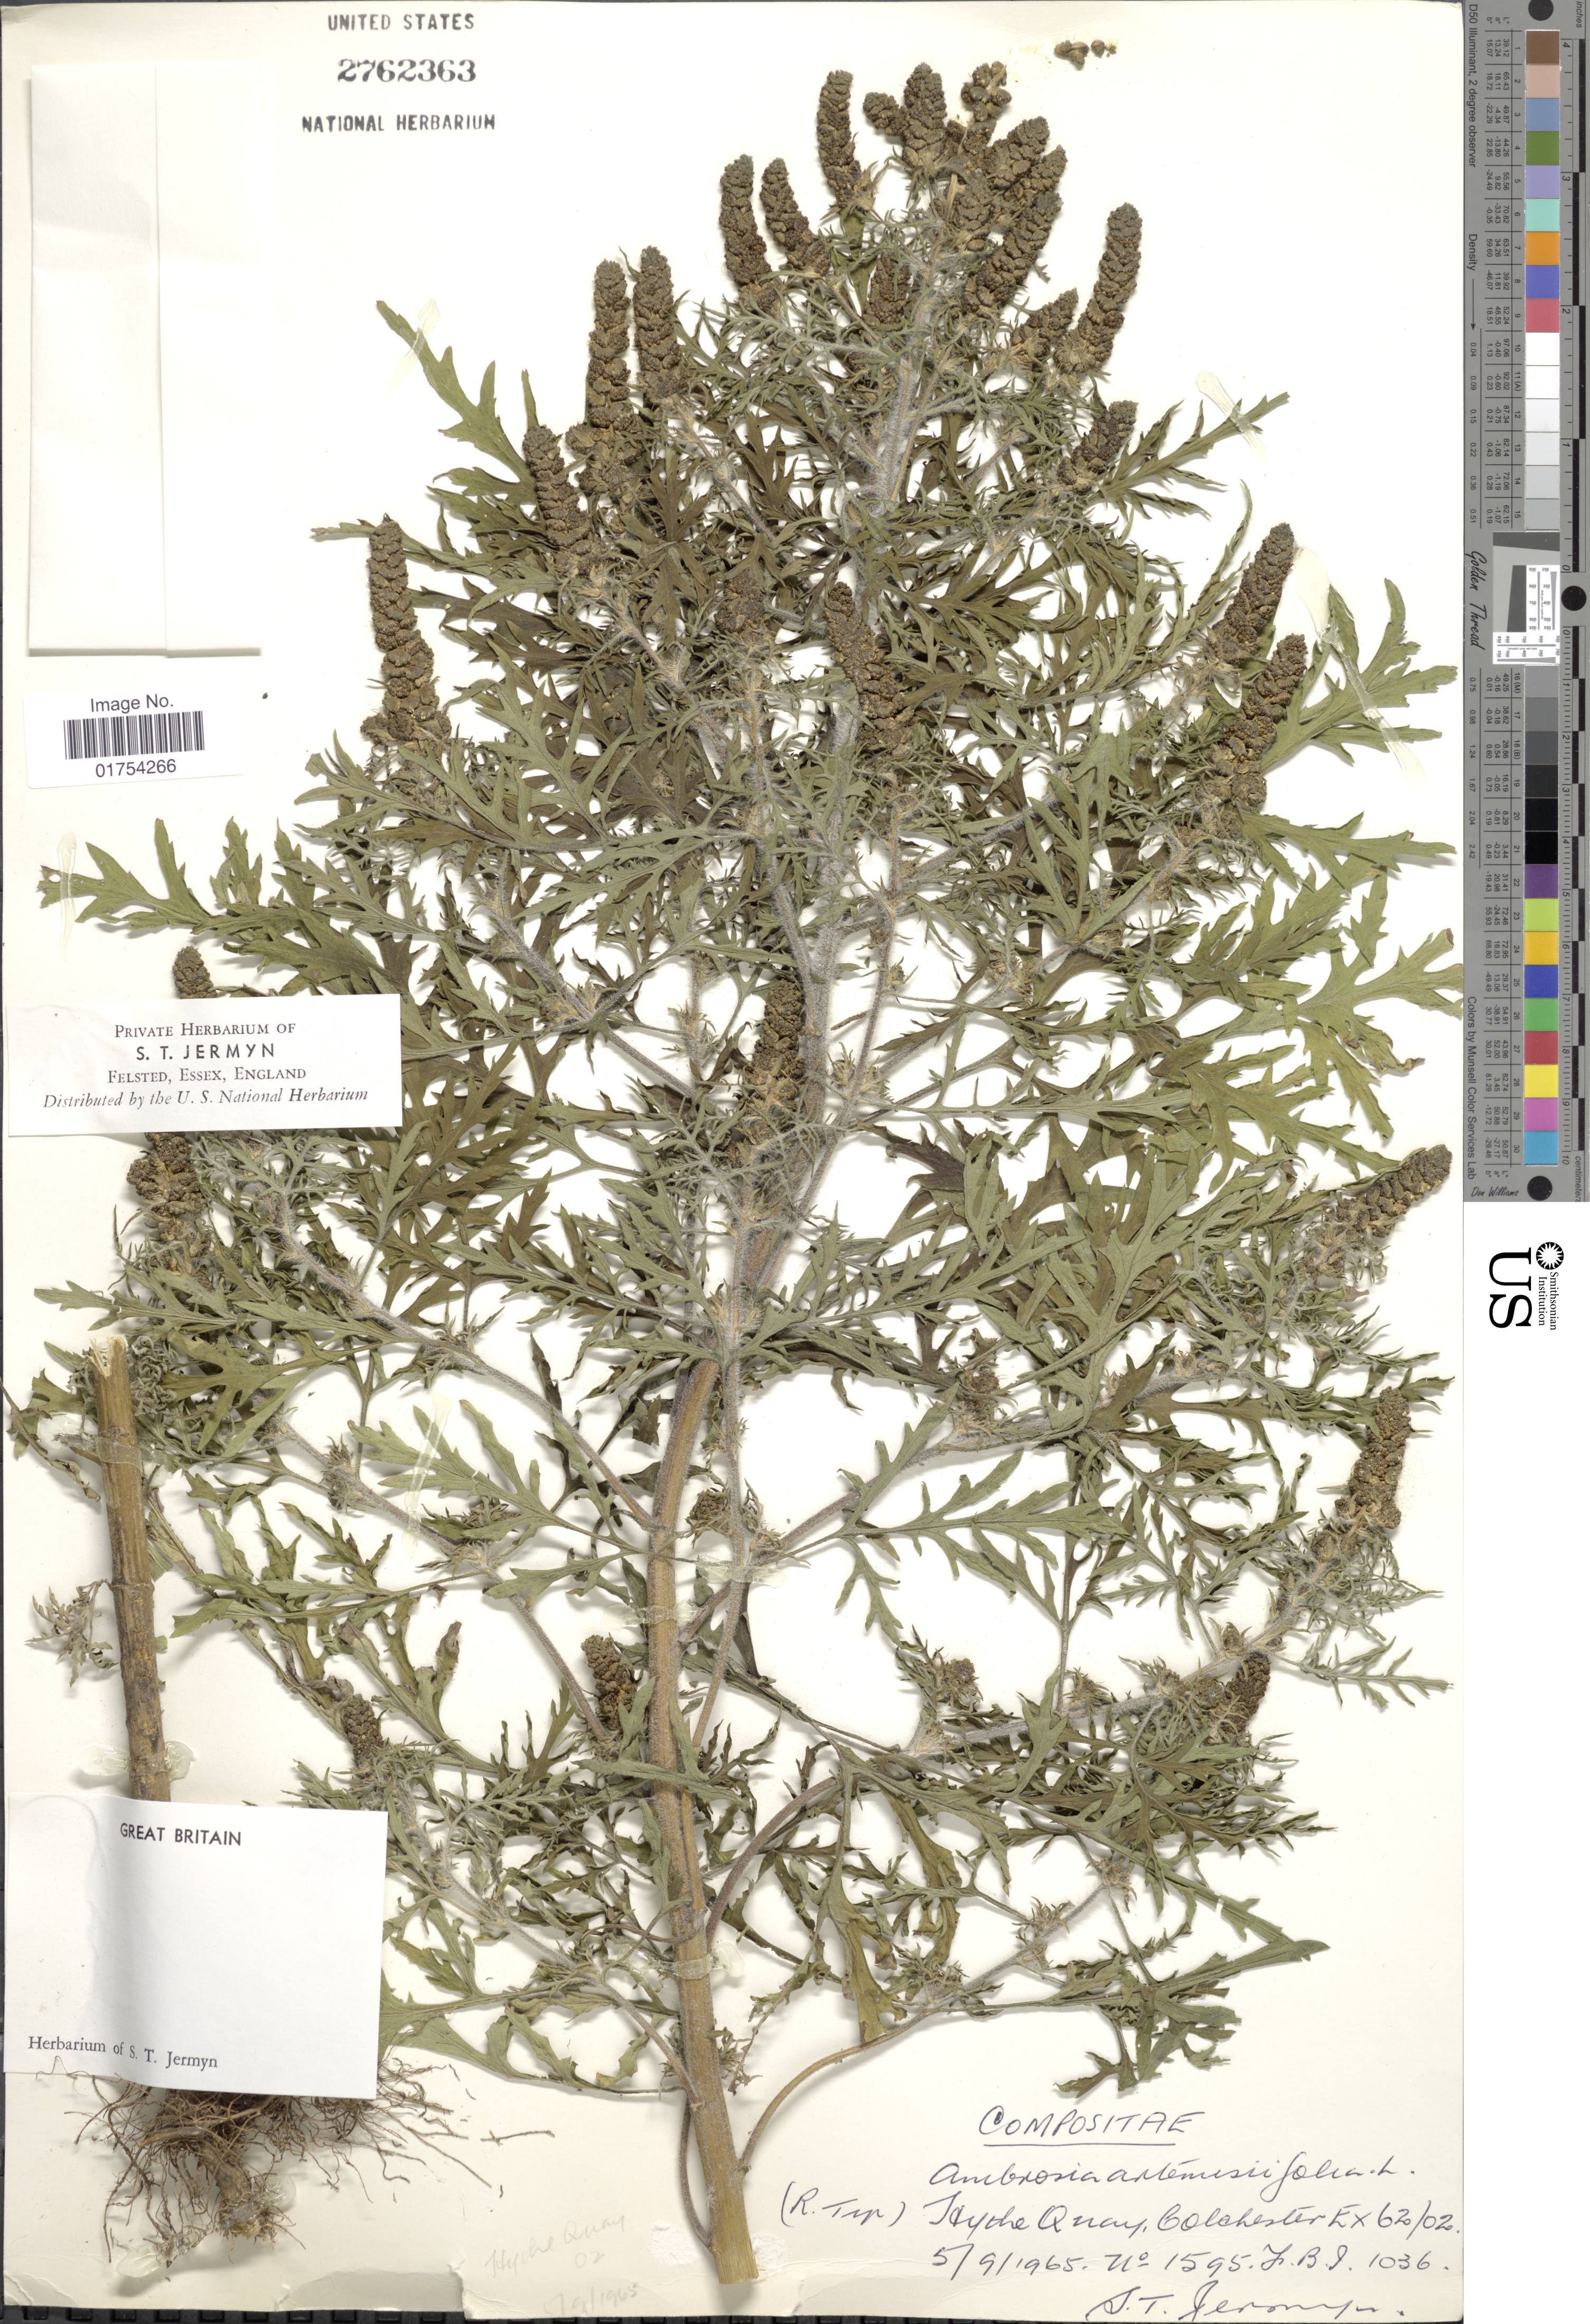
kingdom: Plantae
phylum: Tracheophyta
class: Magnoliopsida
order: Asterales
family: Asteraceae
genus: Ambrosia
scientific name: Ambrosia artemisiifolia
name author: L.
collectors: S. Jermyn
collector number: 1595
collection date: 1965-09-05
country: United Kingdom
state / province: England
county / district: Essex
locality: Hythe Quay, Colchester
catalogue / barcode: US 2762363